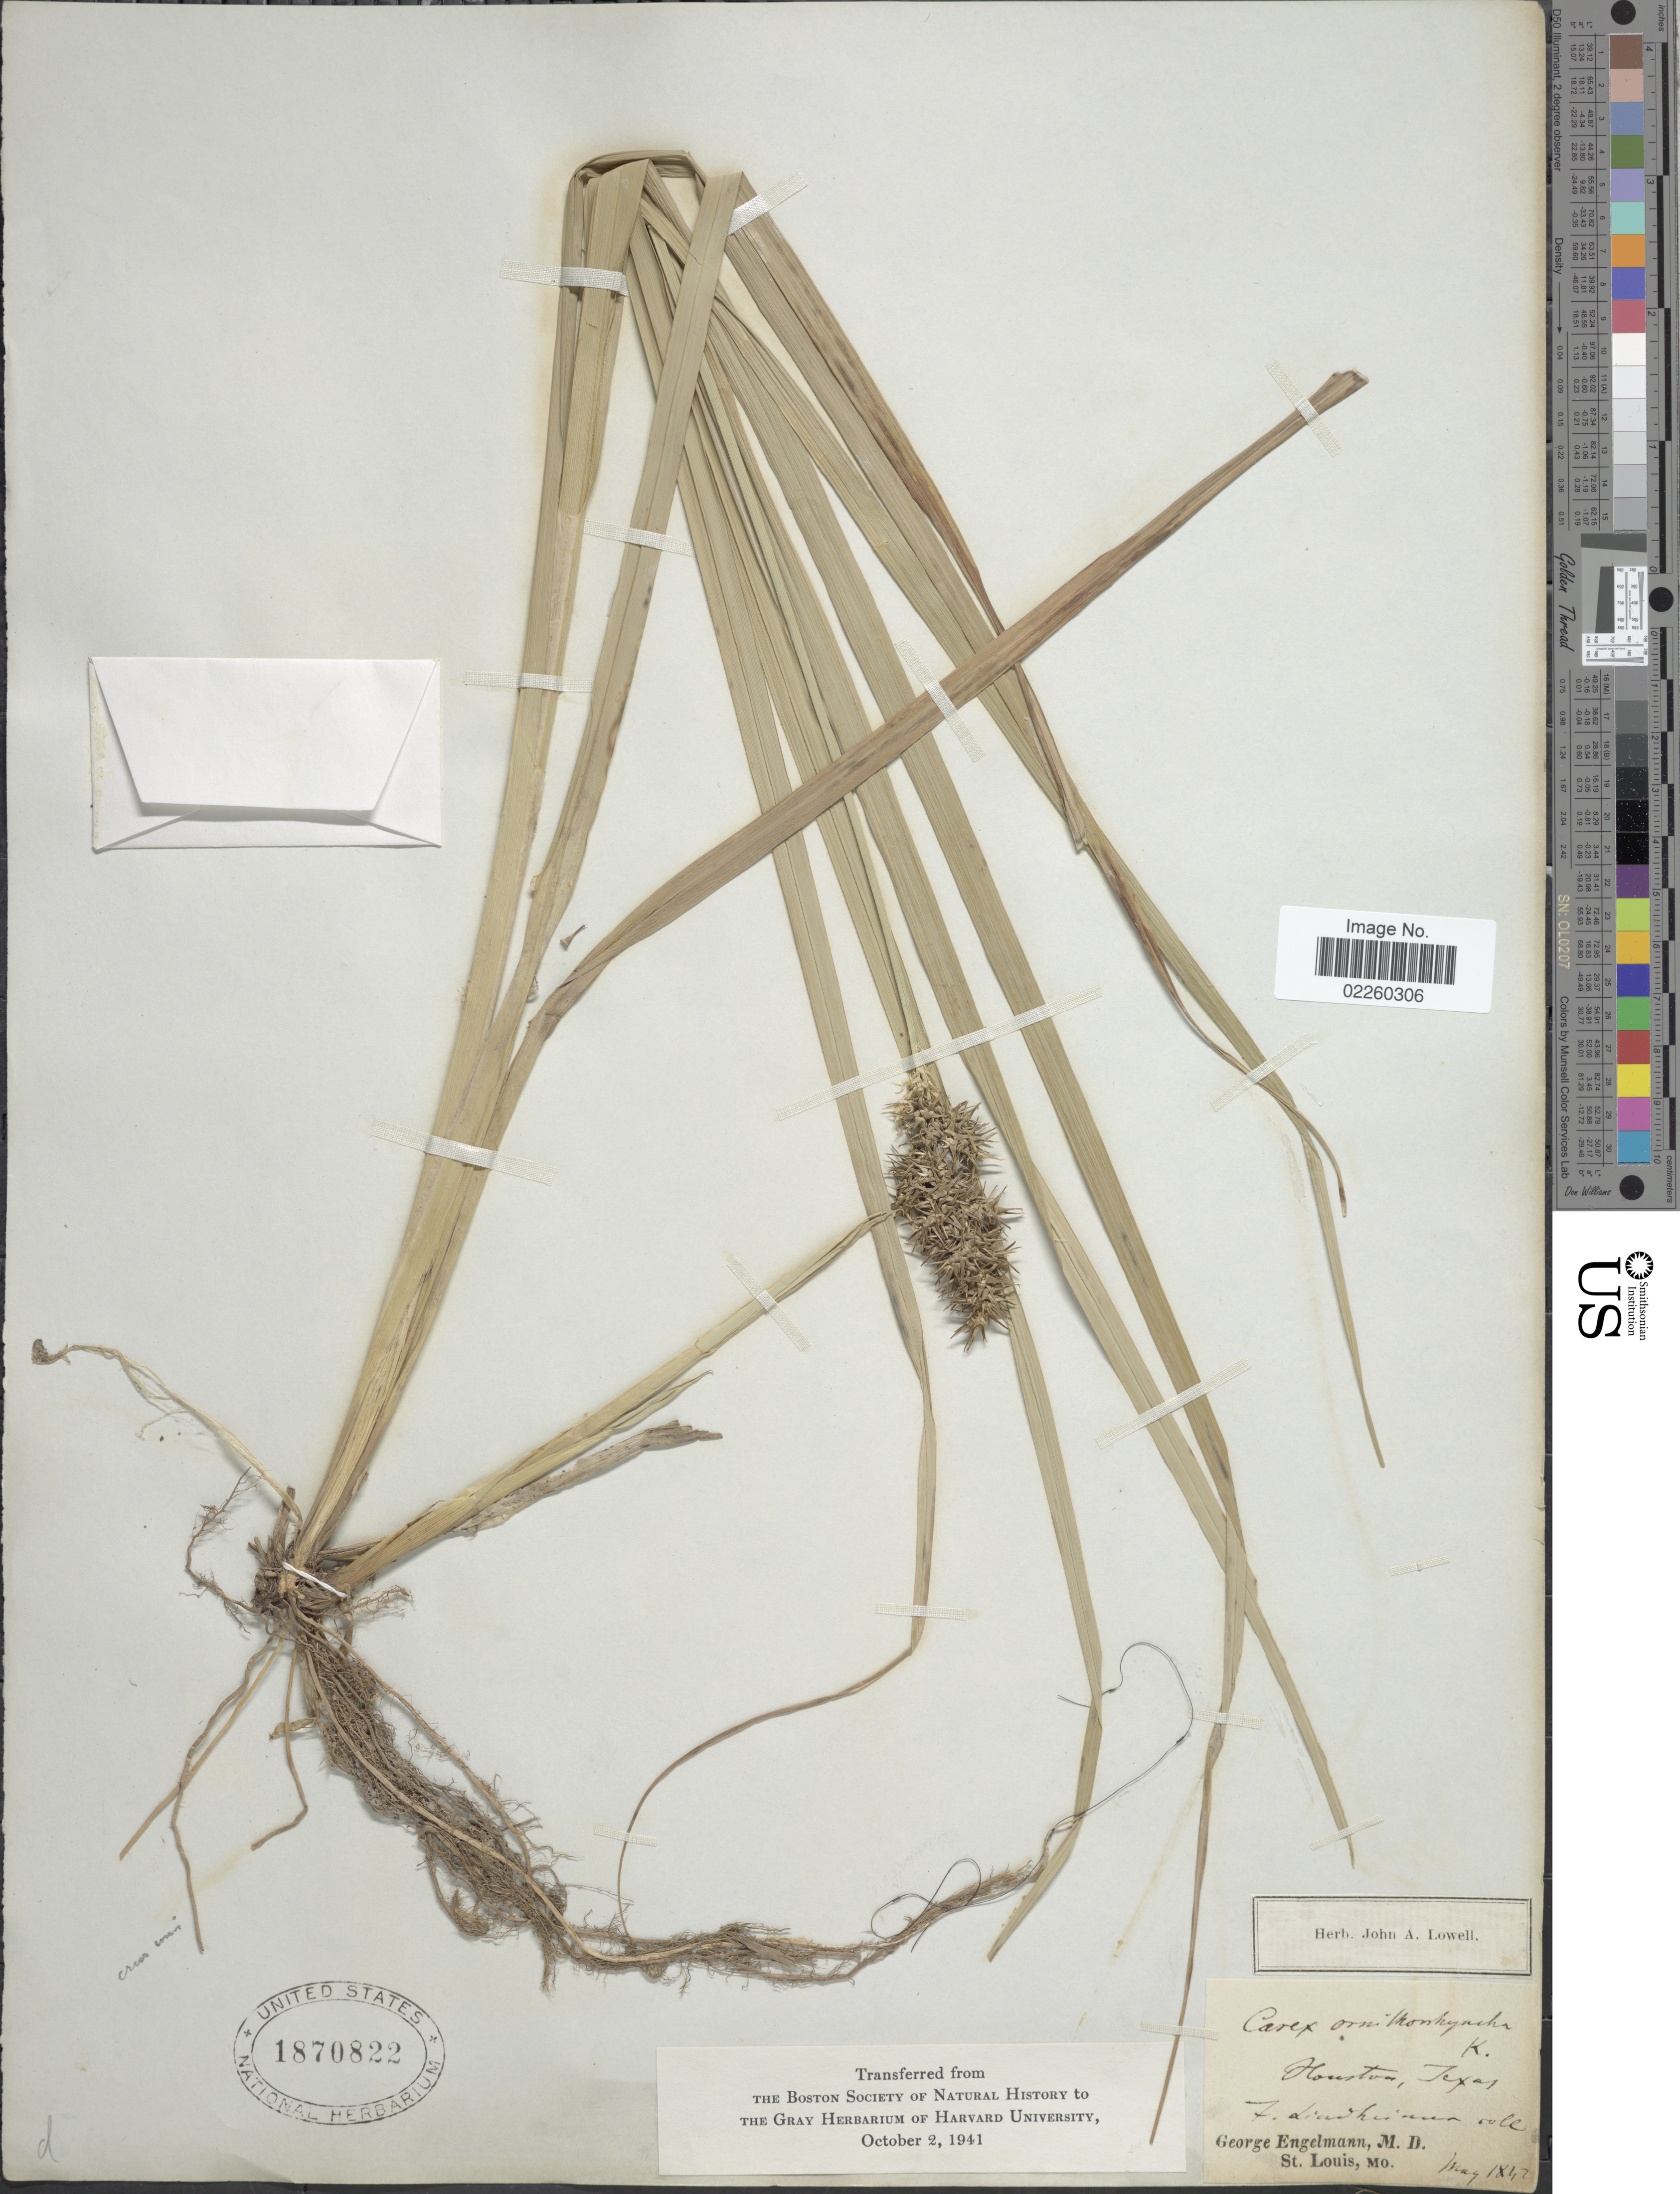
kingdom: Plantae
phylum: Tracheophyta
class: Liliopsida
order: Poales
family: Cyperaceae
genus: Carex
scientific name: Carex crus-corvi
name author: Shuttlew. ex Kunze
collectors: G. Engelmann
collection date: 1842-05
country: United States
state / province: Texas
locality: Houston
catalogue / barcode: US 1870822